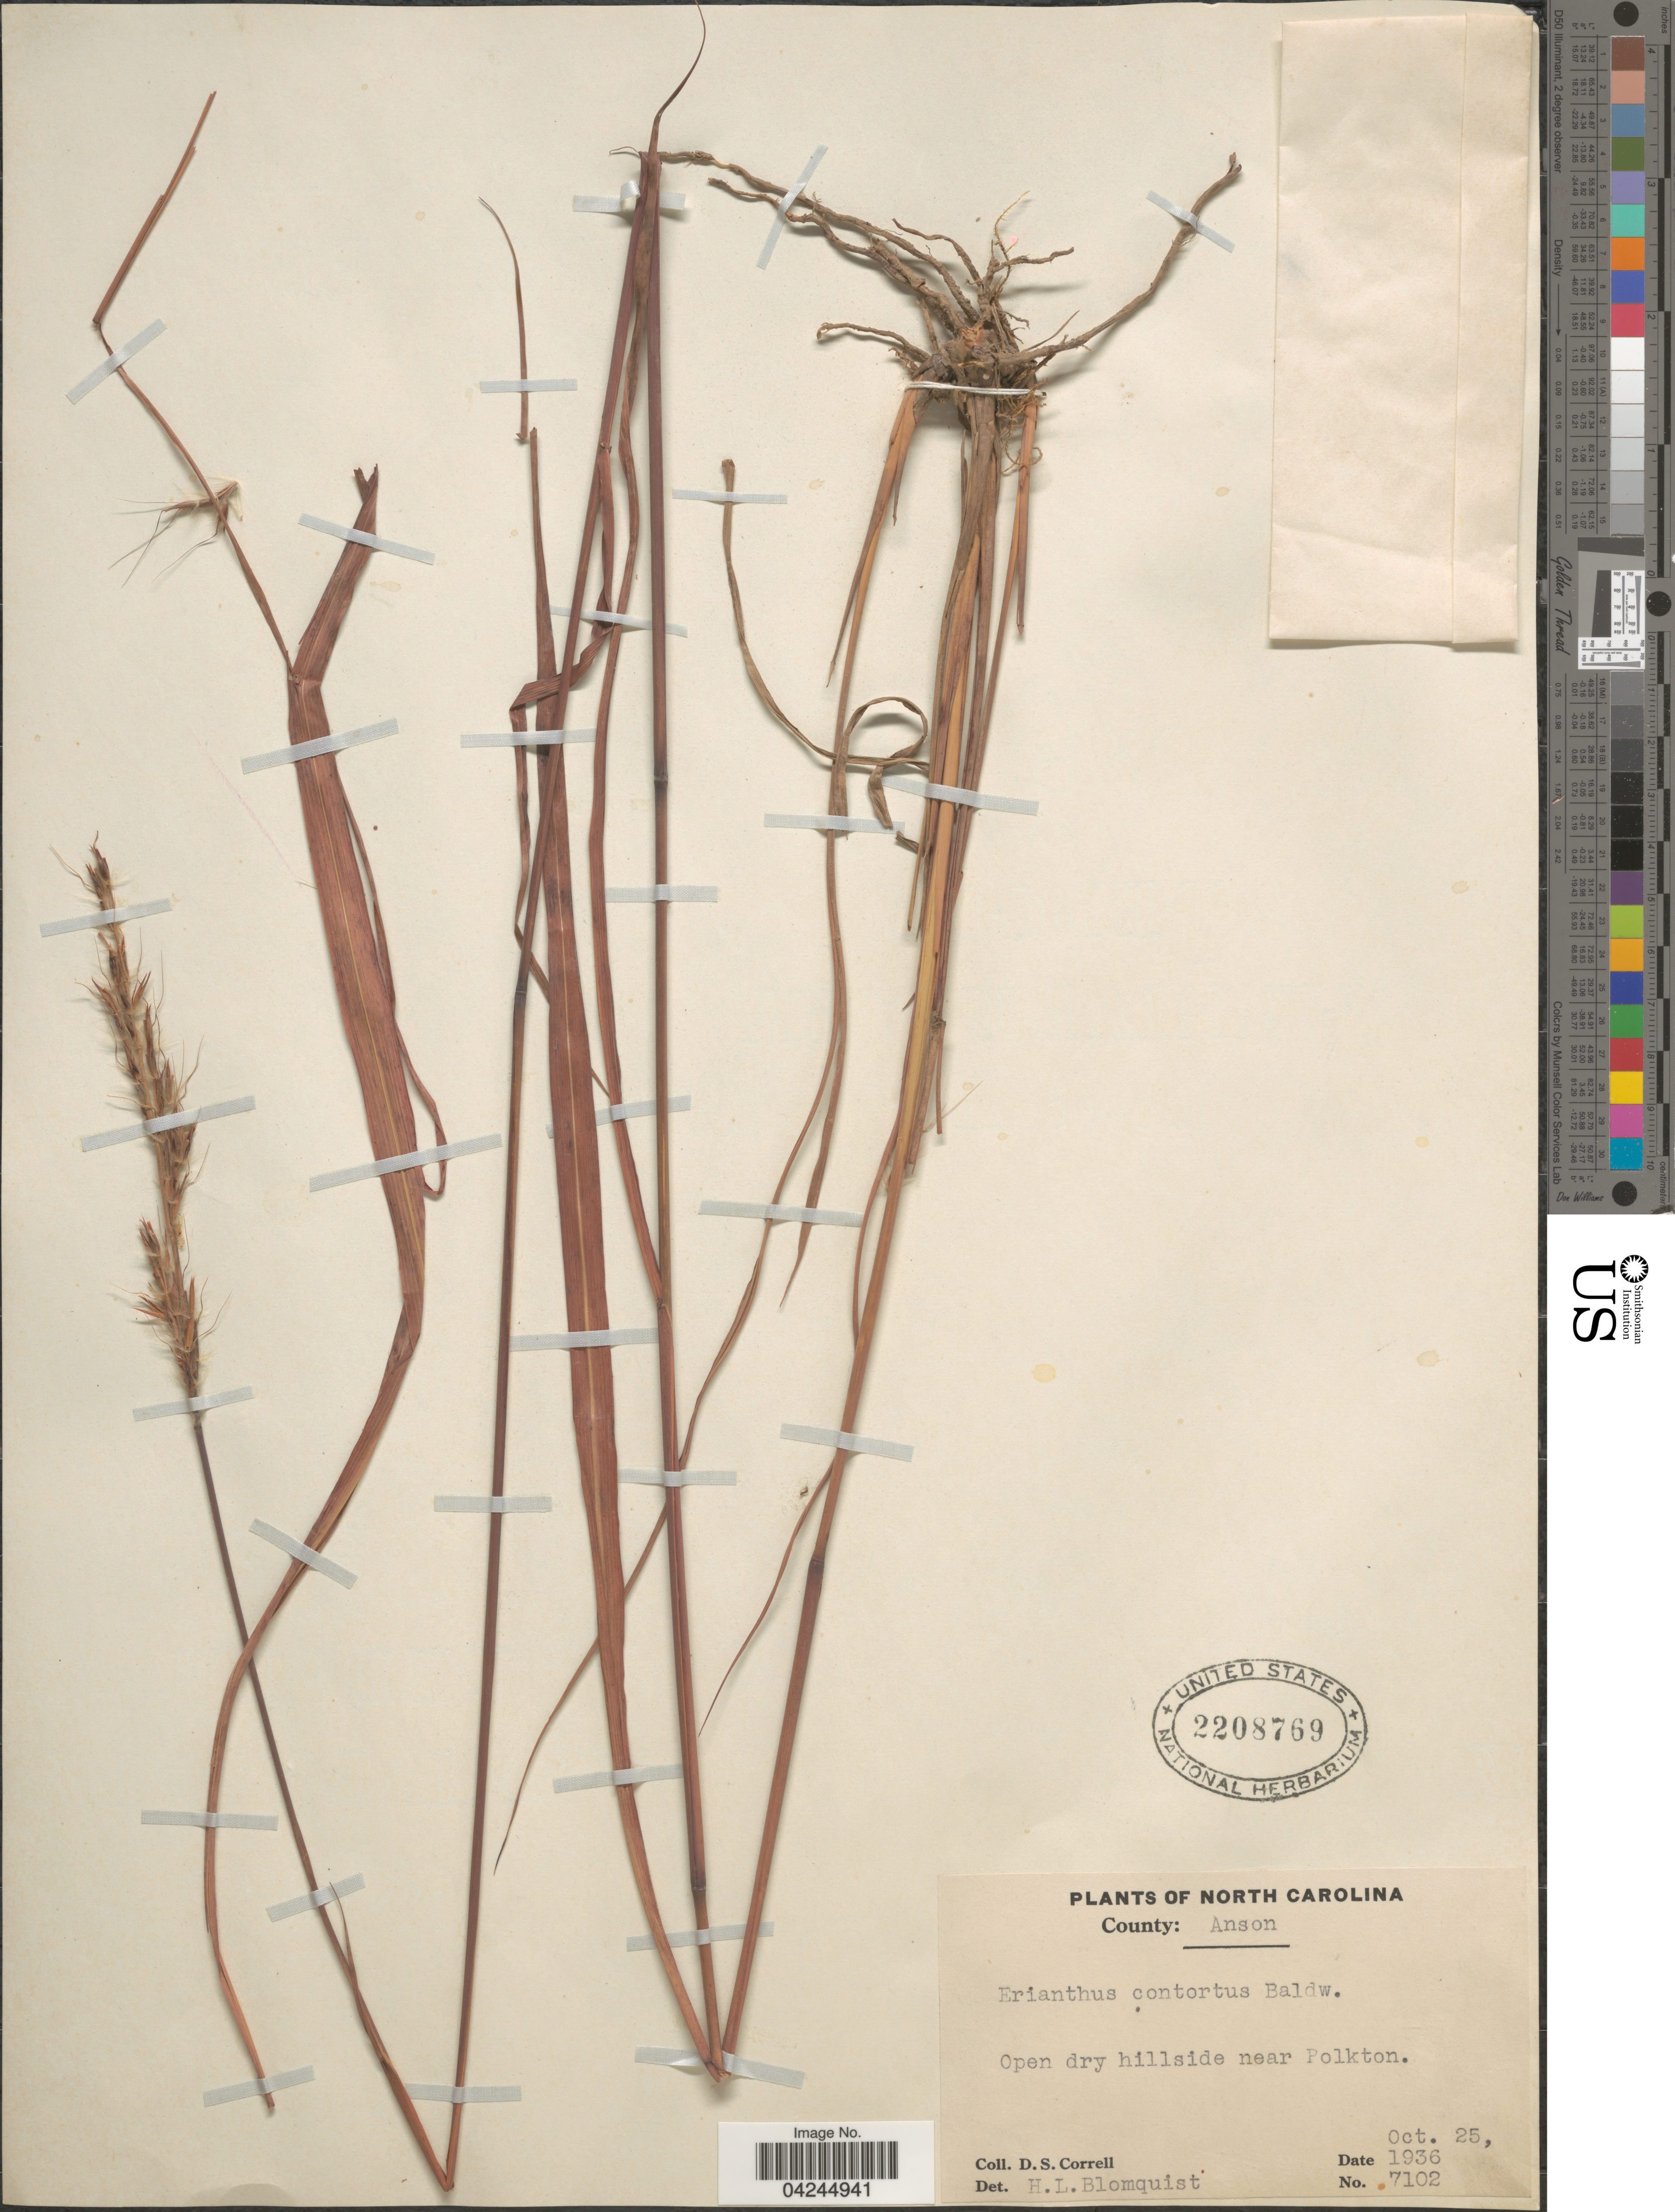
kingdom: Plantae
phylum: Tracheophyta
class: Liliopsida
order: Poales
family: Poaceae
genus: Erianthus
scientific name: Erianthus brevibarbis var. contortus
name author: (Elliott) D.B. Ward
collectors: D. S. Correll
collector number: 7102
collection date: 1936-10-25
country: United States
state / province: North Carolina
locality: County: Anson. Open dry hillside near Polkton.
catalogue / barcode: US 2208769